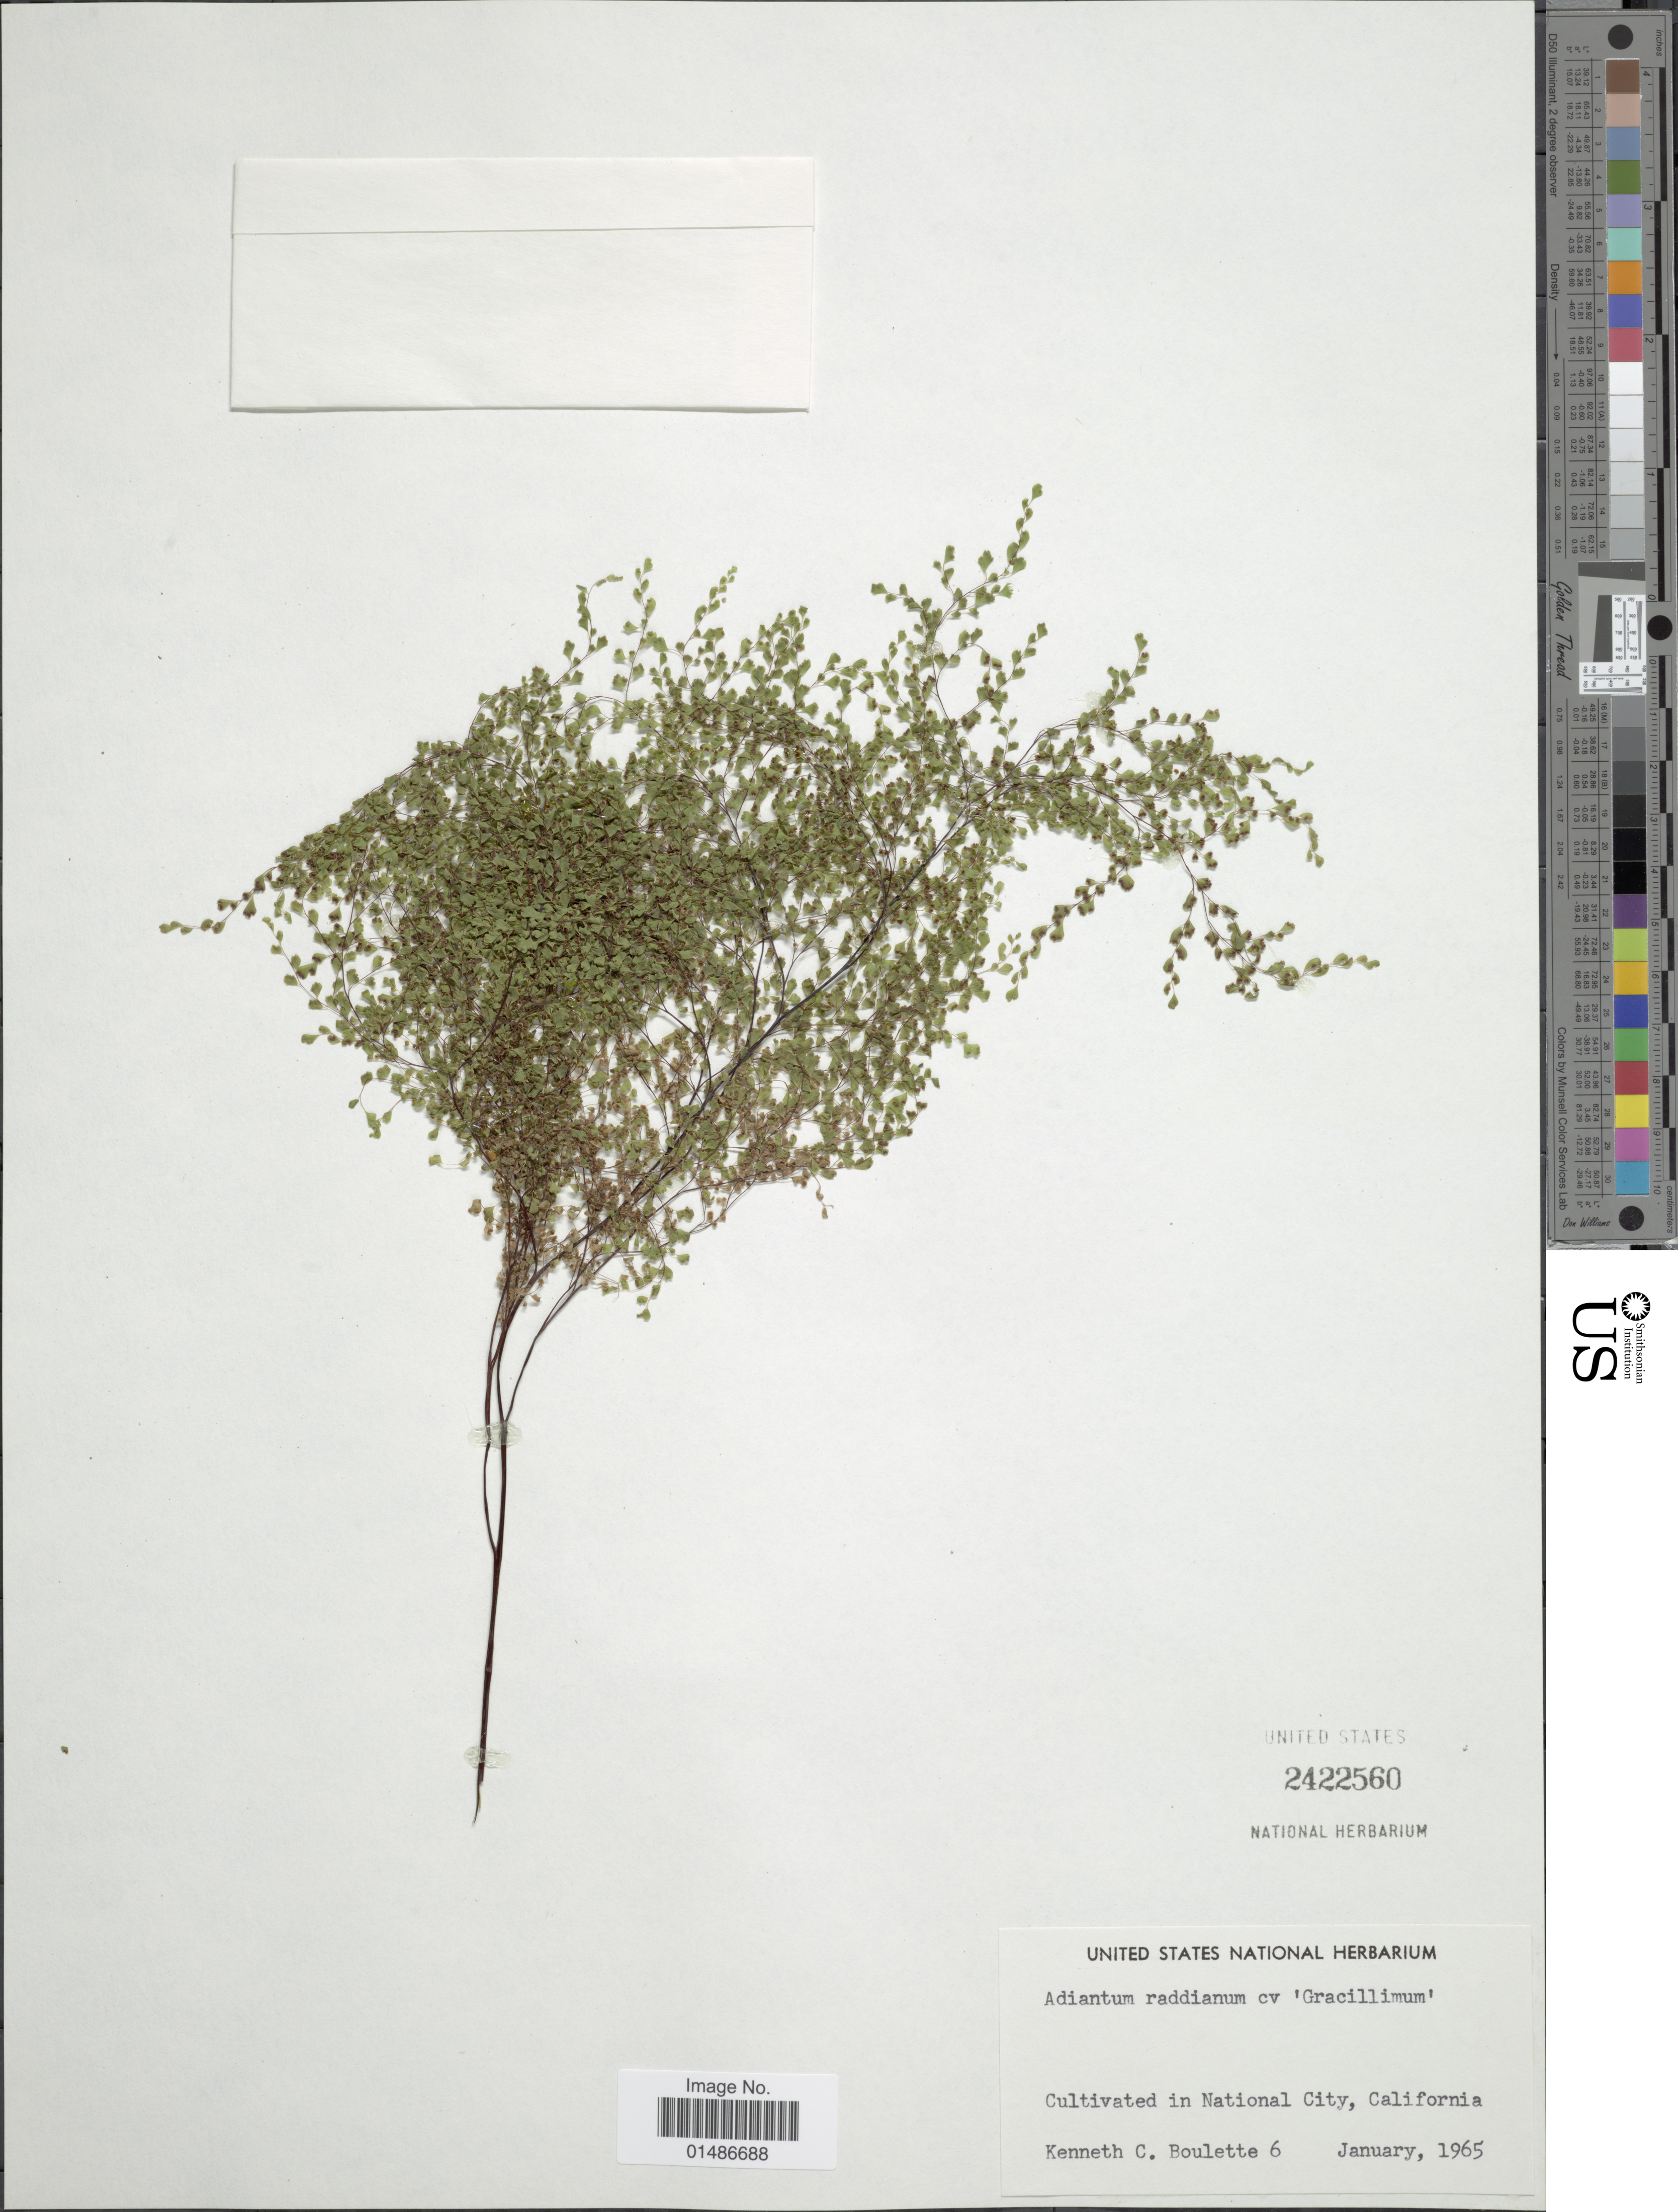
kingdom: Plantae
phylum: Tracheophyta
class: Polypodiopsida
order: Polypodiales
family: Pteridaceae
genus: Adiantum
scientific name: Adiantum raddianum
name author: C. Presl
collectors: K. Boulette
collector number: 6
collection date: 1965-01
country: United States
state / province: California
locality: Cultivated in National City.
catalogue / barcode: US 2422560